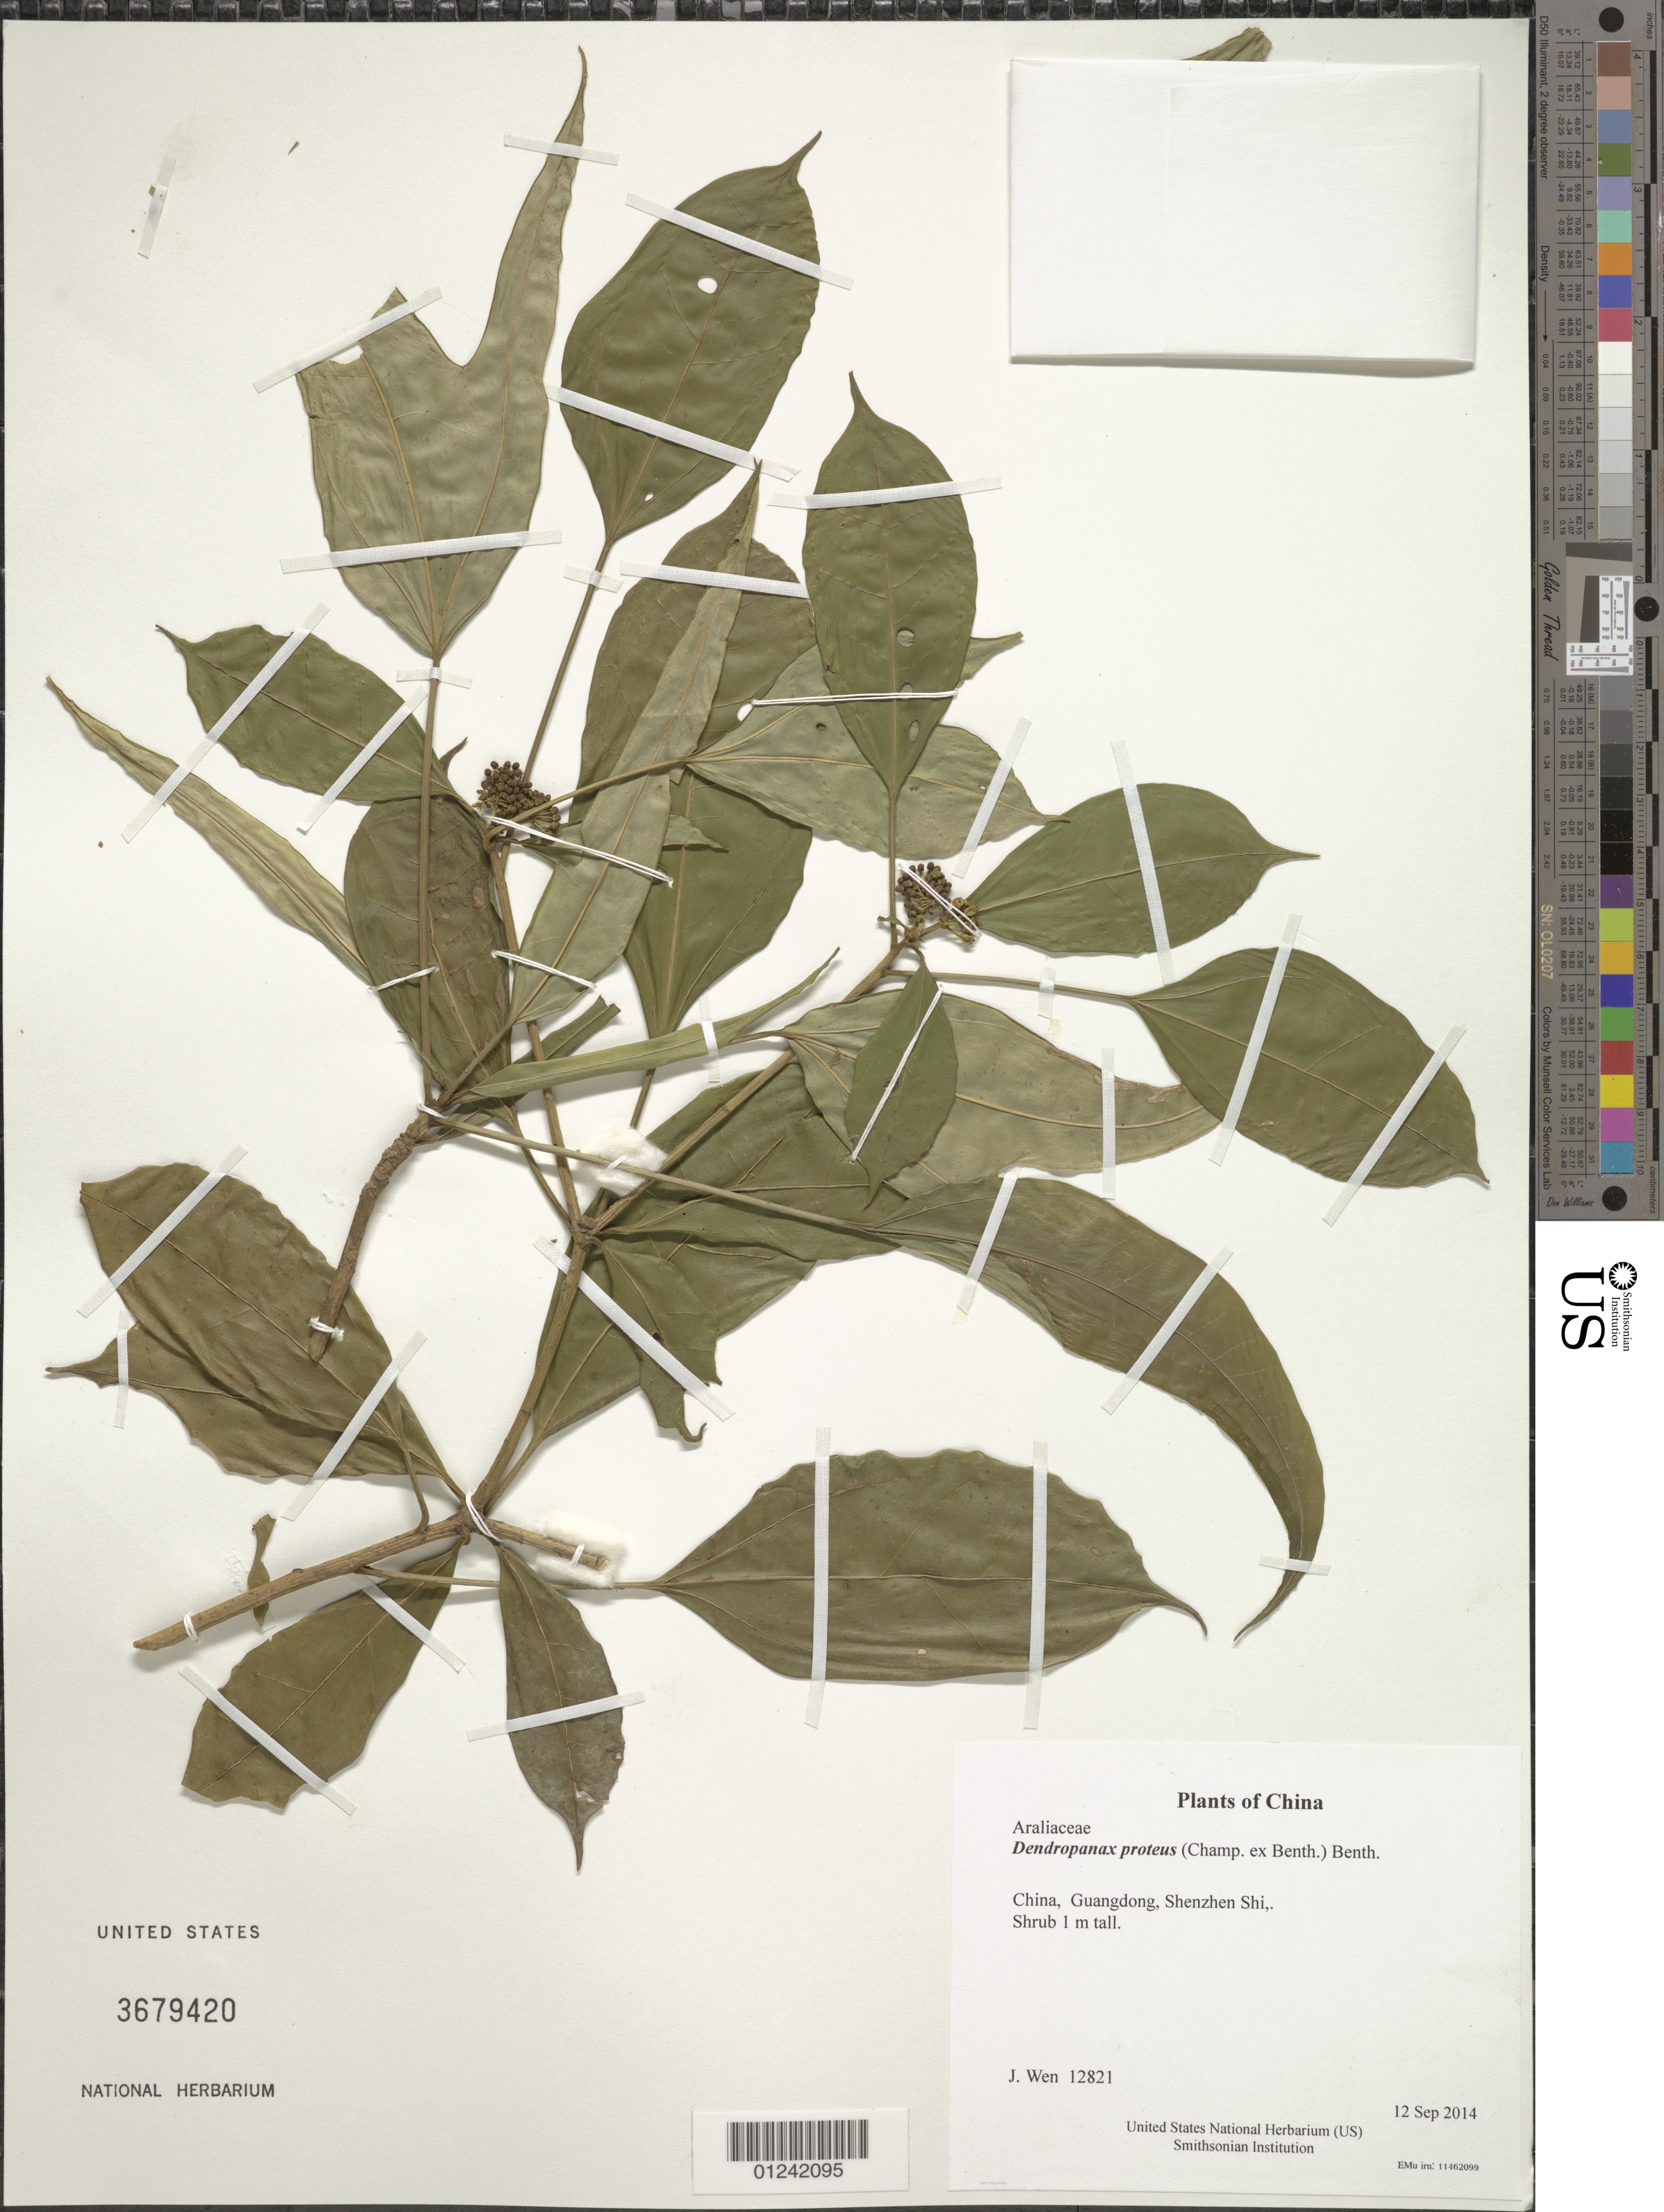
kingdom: Plantae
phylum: Tracheophyta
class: Magnoliopsida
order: Apiales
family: Araliaceae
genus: Dendropanax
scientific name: Dendropanax proteus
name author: (Champ. ex Benth.) Benth.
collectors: J. Wen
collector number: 12821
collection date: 2014-09-12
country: China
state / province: Guangdong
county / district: Shenzhen Shi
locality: Guangdong, Shenzhen Shi,Wutongshan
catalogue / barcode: US 3679420